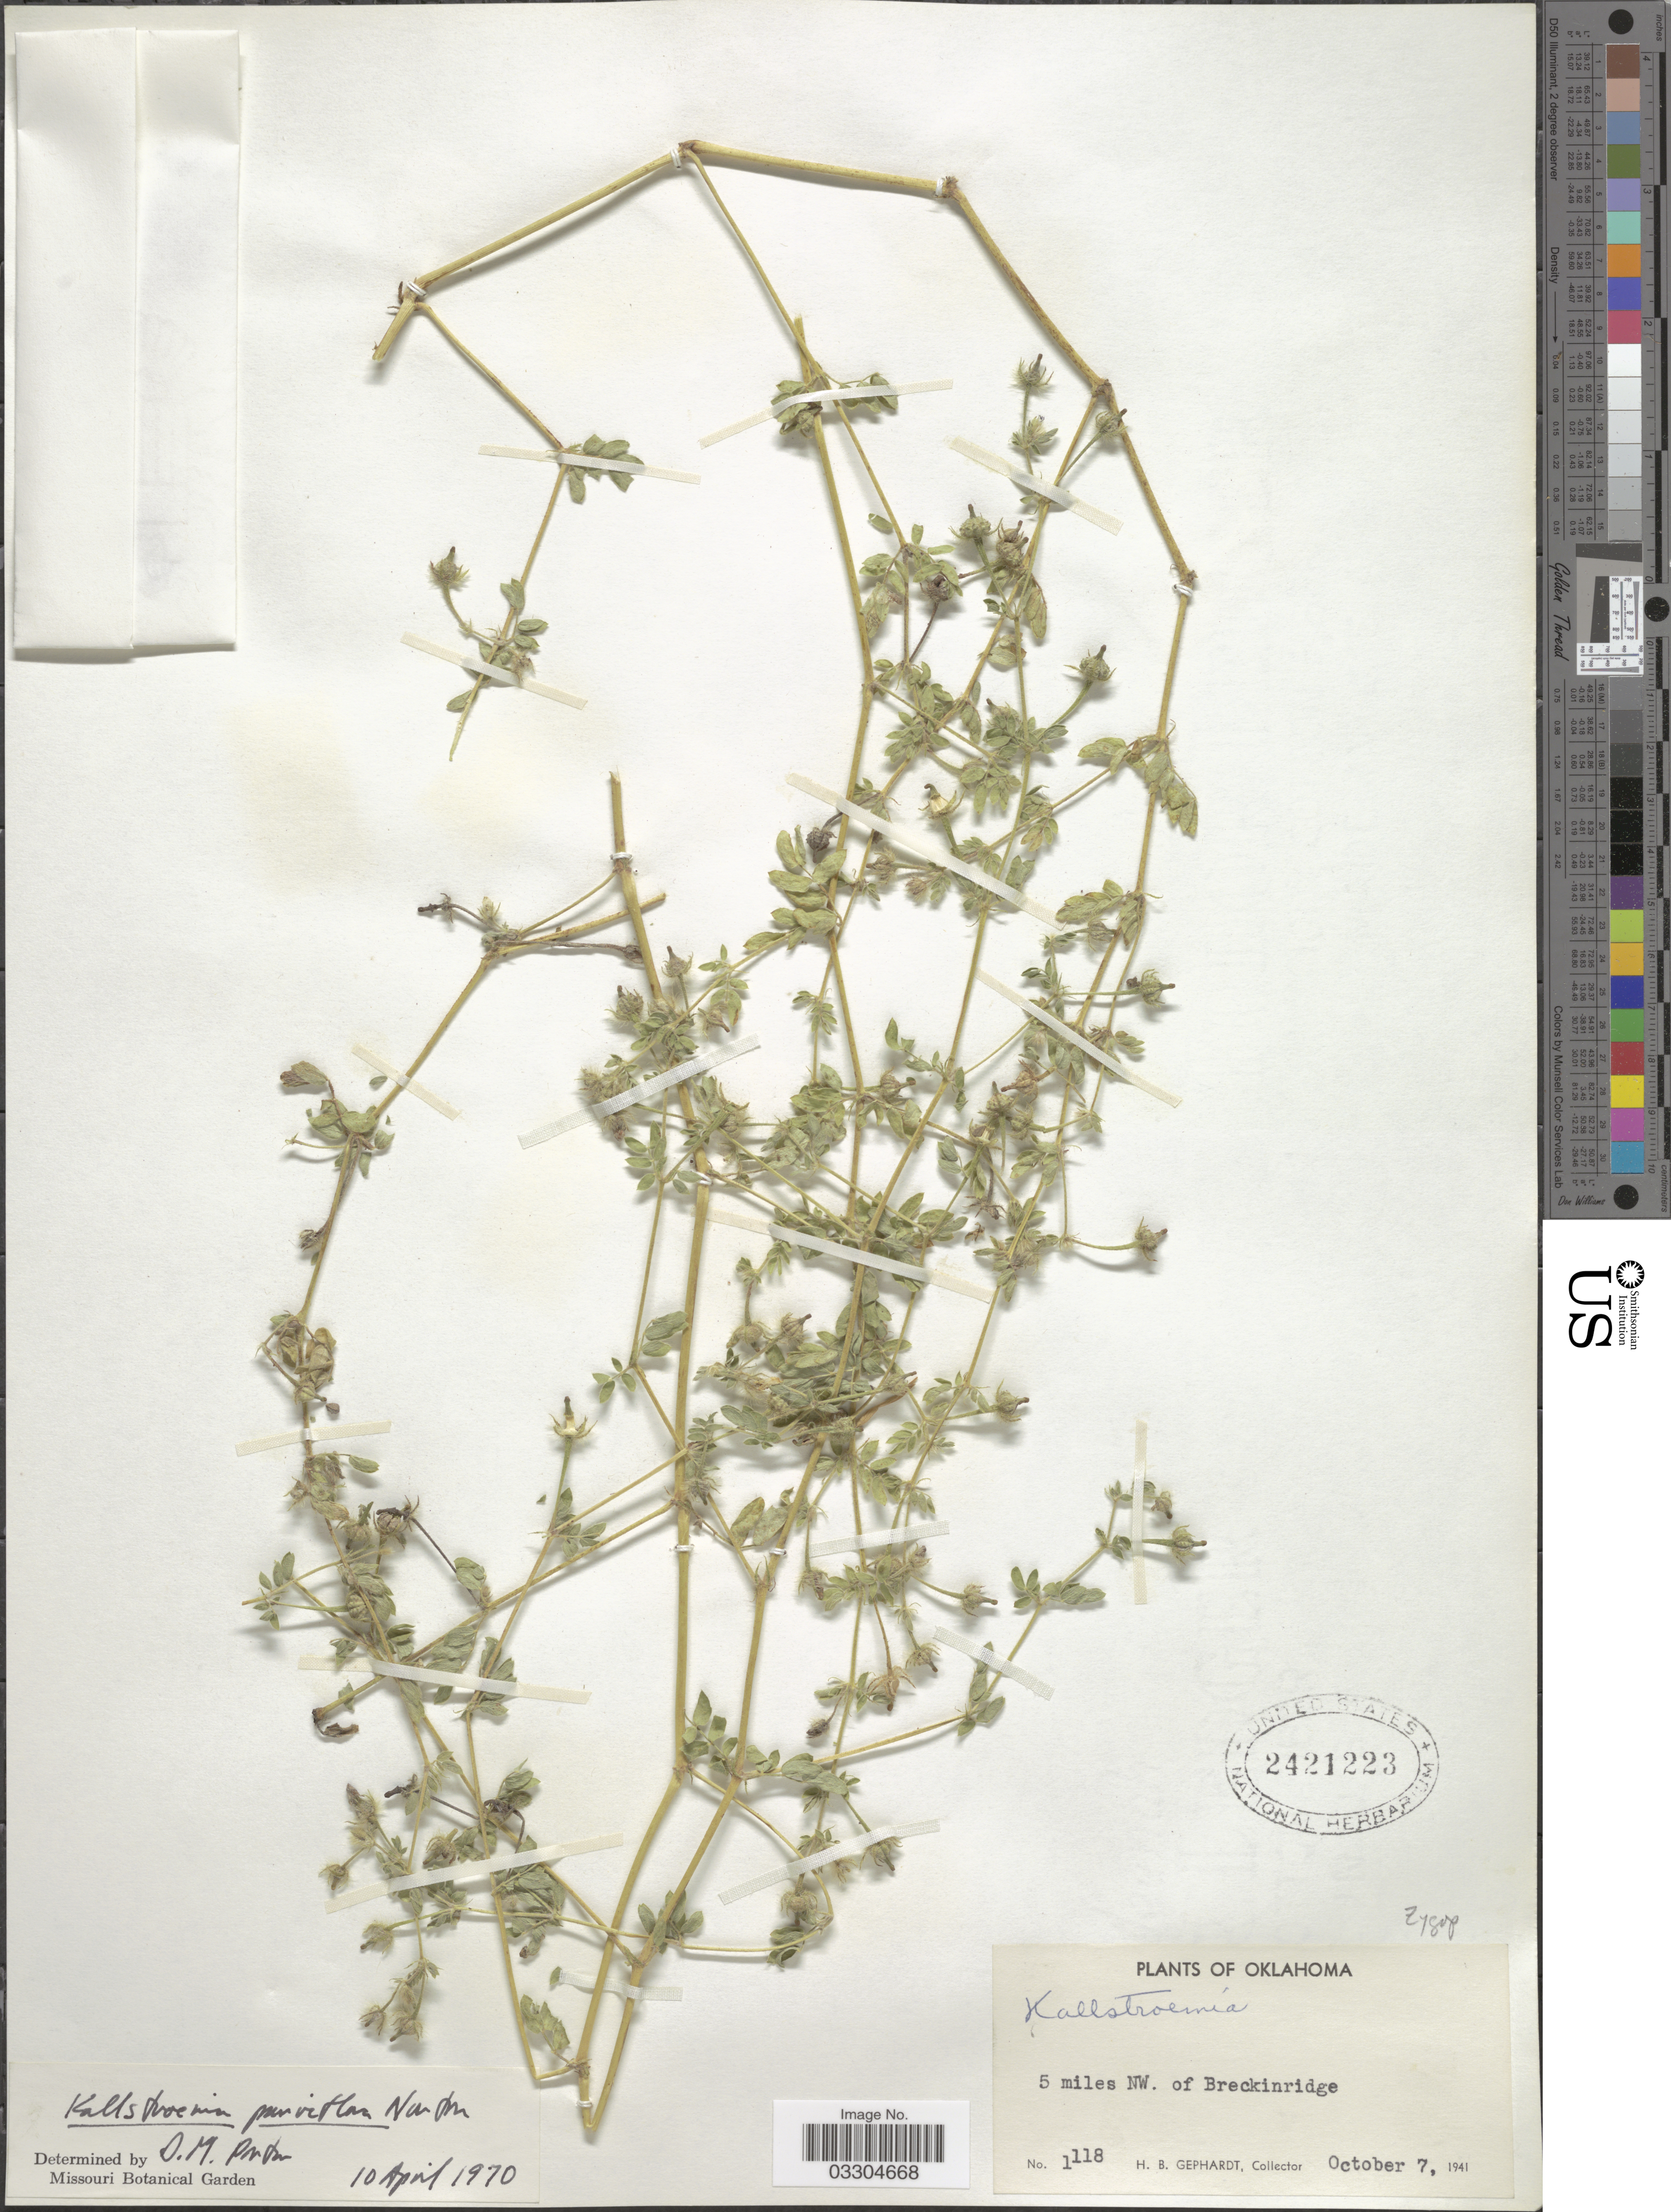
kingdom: Plantae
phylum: Tracheophyta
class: Magnoliopsida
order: Zygophyllales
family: Zygophyllaceae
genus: Kallstroemia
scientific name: Kallstroemia parviflora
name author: Norton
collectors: H. Gephardt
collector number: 1118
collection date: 1941-10-07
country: United States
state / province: Oklahoma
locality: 5 miles NW. of Breckinridge.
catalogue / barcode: US 2421223